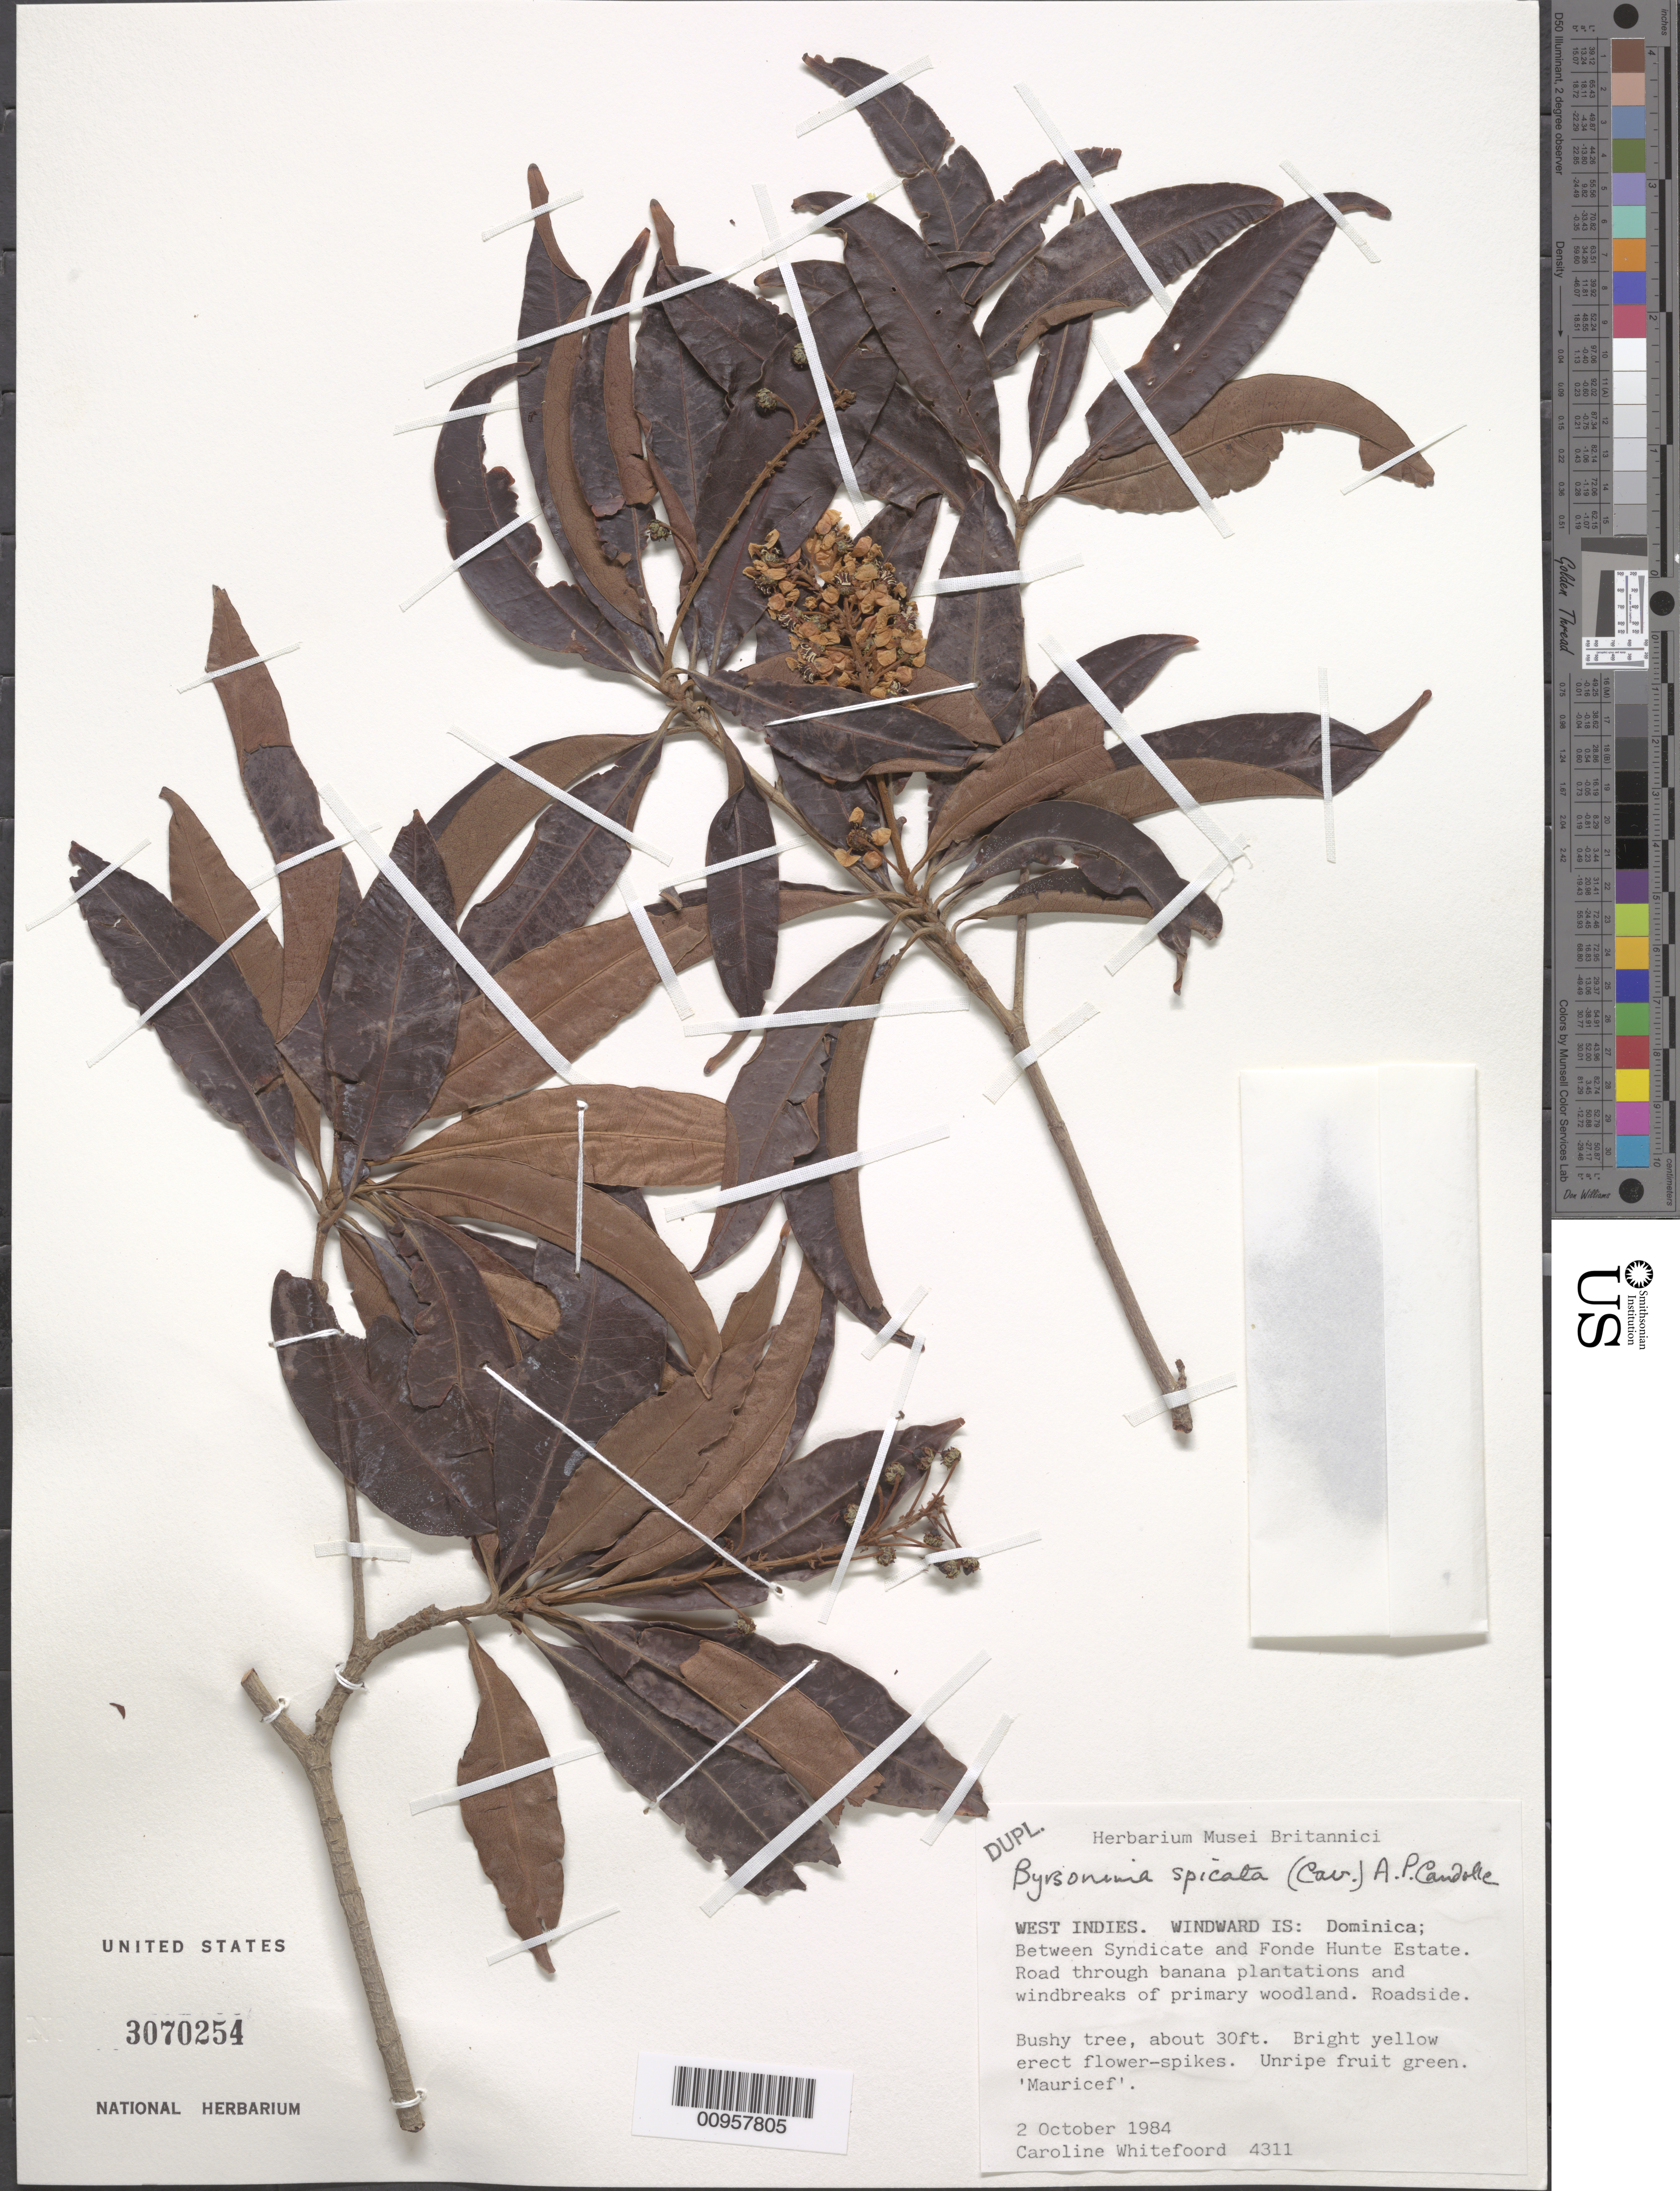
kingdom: Plantae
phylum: Tracheophyta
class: Magnoliopsida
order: Malpighiales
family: Malpighiaceae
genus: Byrsonima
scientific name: Byrsonima spicata (Cav.) DC.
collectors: C. Whitefoord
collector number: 4311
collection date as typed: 02 Oct 1984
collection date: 1984-10-02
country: Dominica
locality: Between Syndicate and Fond Hunte Estate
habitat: Roadside, road through banana plantations and windbreaks of primary woodland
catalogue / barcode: US 3070254